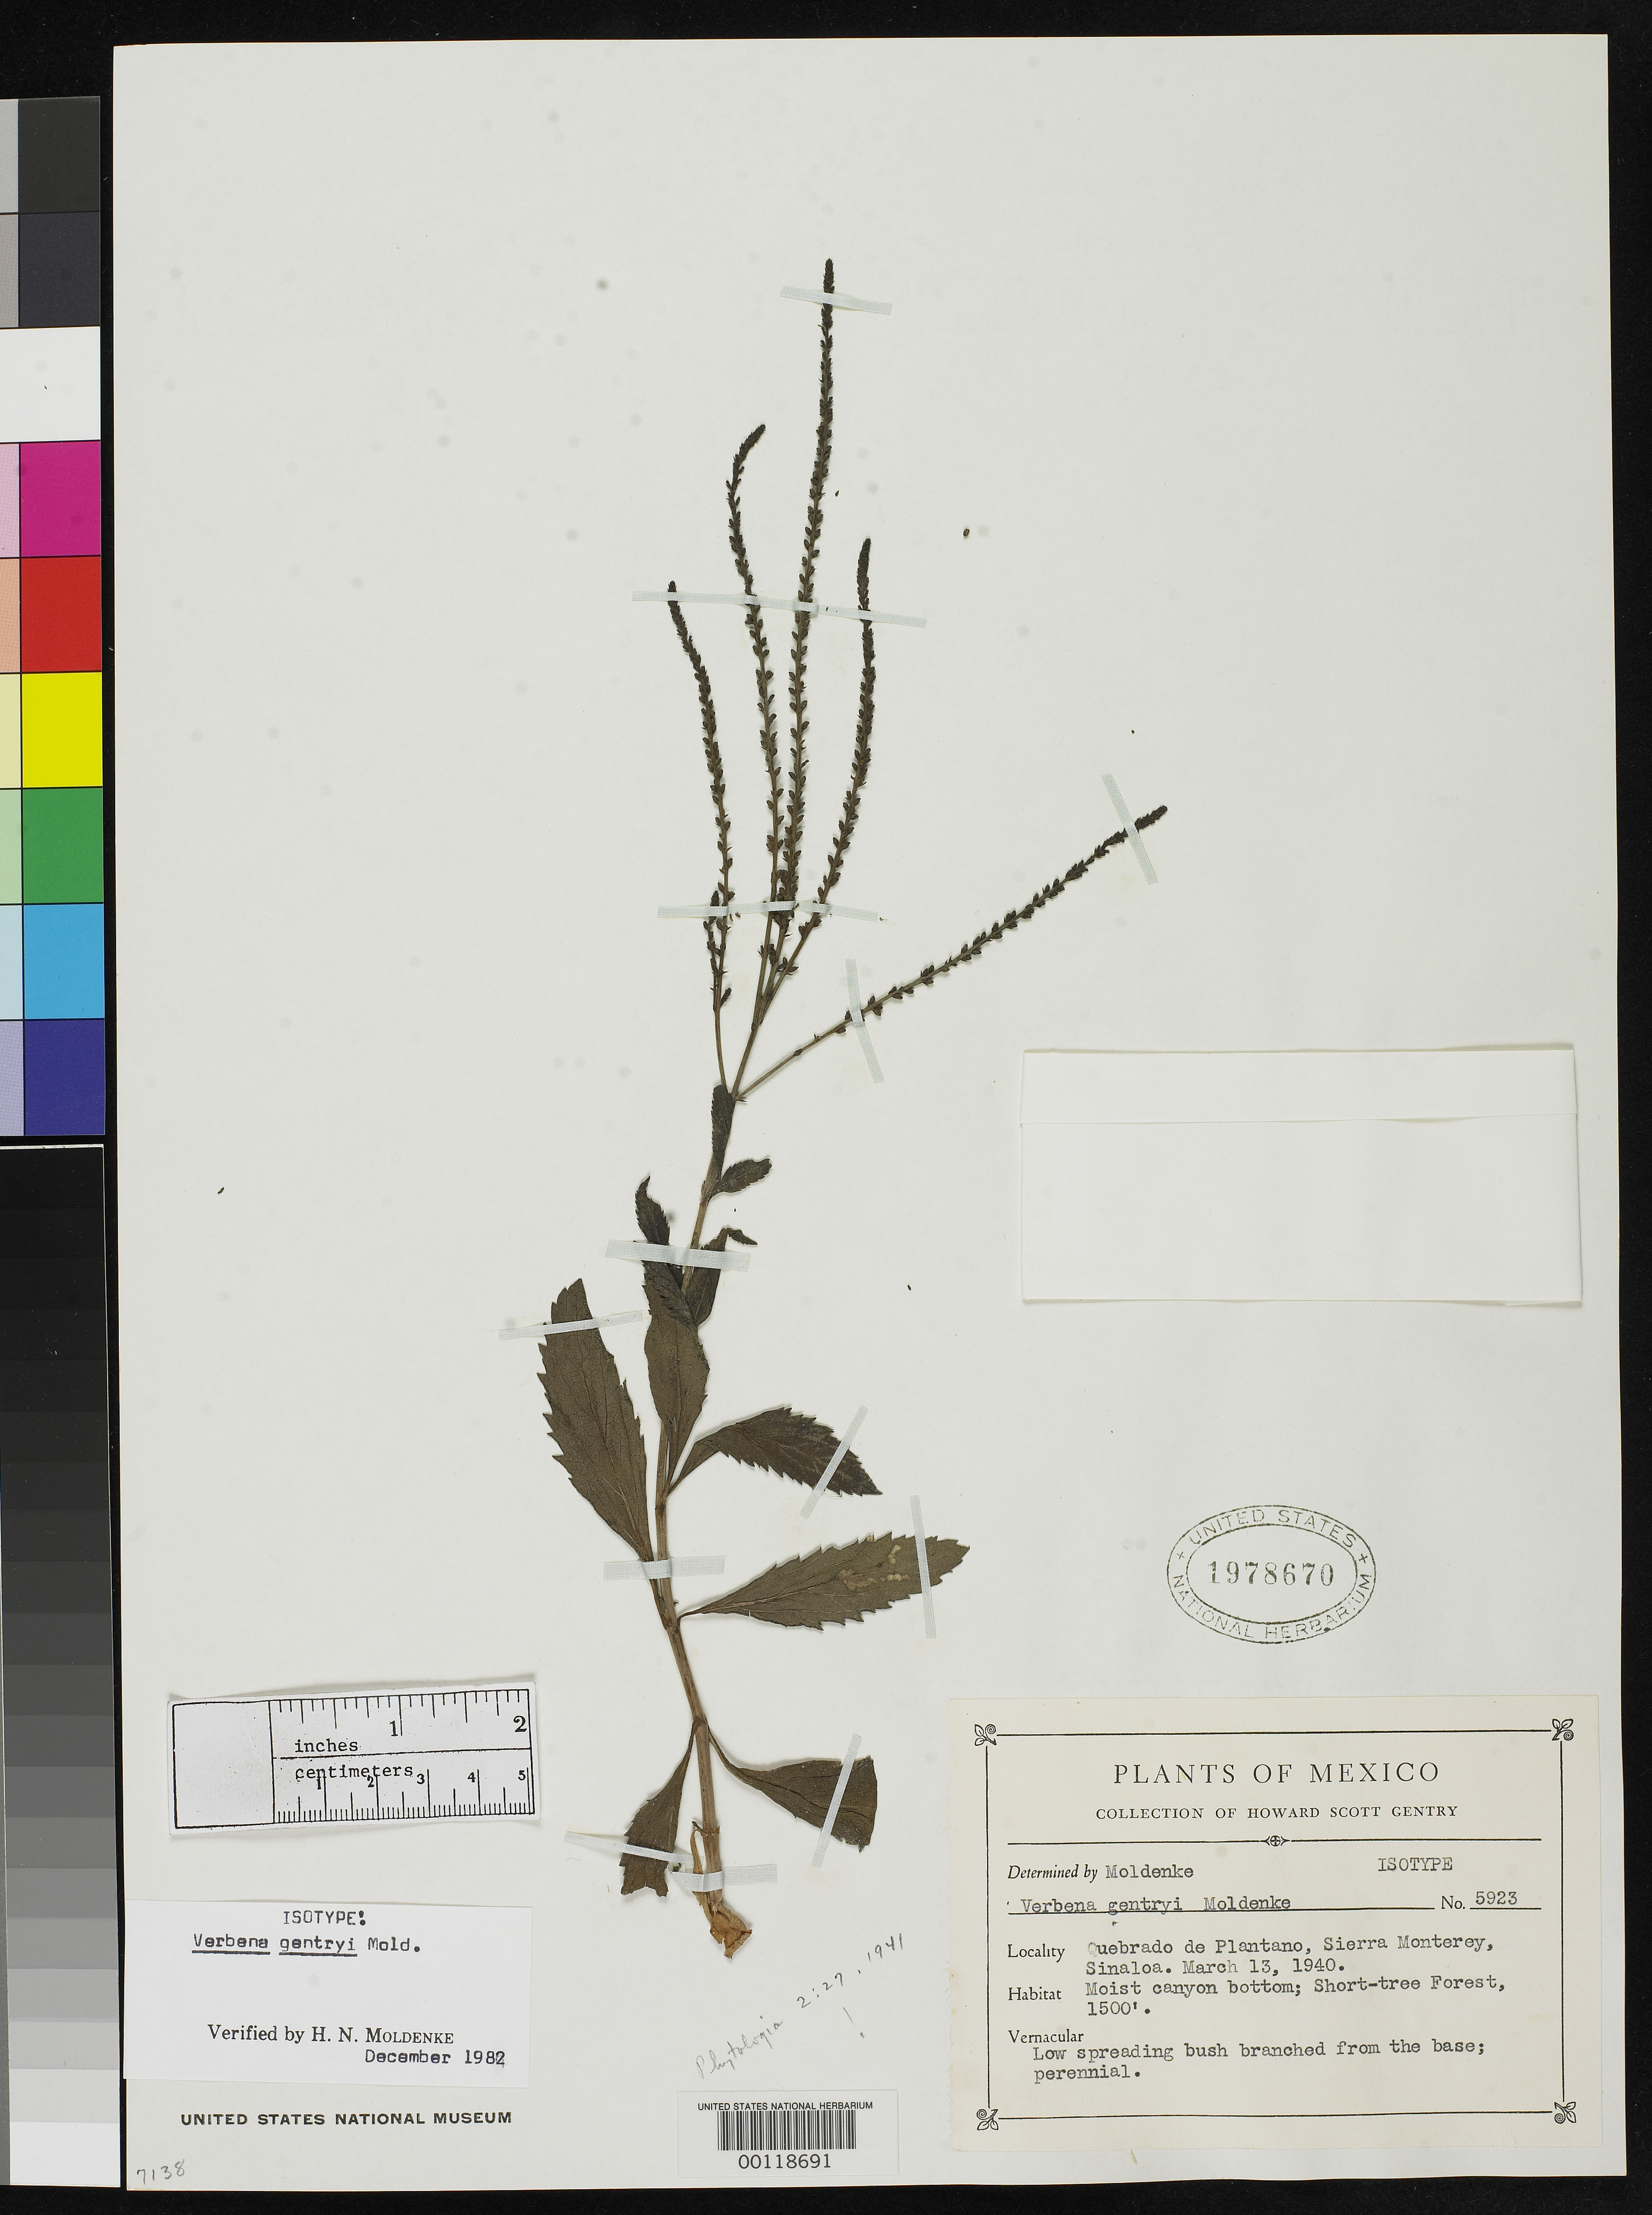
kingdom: Plantae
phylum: Tracheophyta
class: Magnoliopsida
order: Lamiales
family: Verbenaceae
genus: Verbena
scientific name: Verbena gentryi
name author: Moldenke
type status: Isotype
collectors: H. S. Gentry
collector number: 5923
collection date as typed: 13 Mar 1940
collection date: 1940-03-13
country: Mexico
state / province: Sinaloa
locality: Quebrada de Plantano, Sierra Monterey.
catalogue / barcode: US 1978670